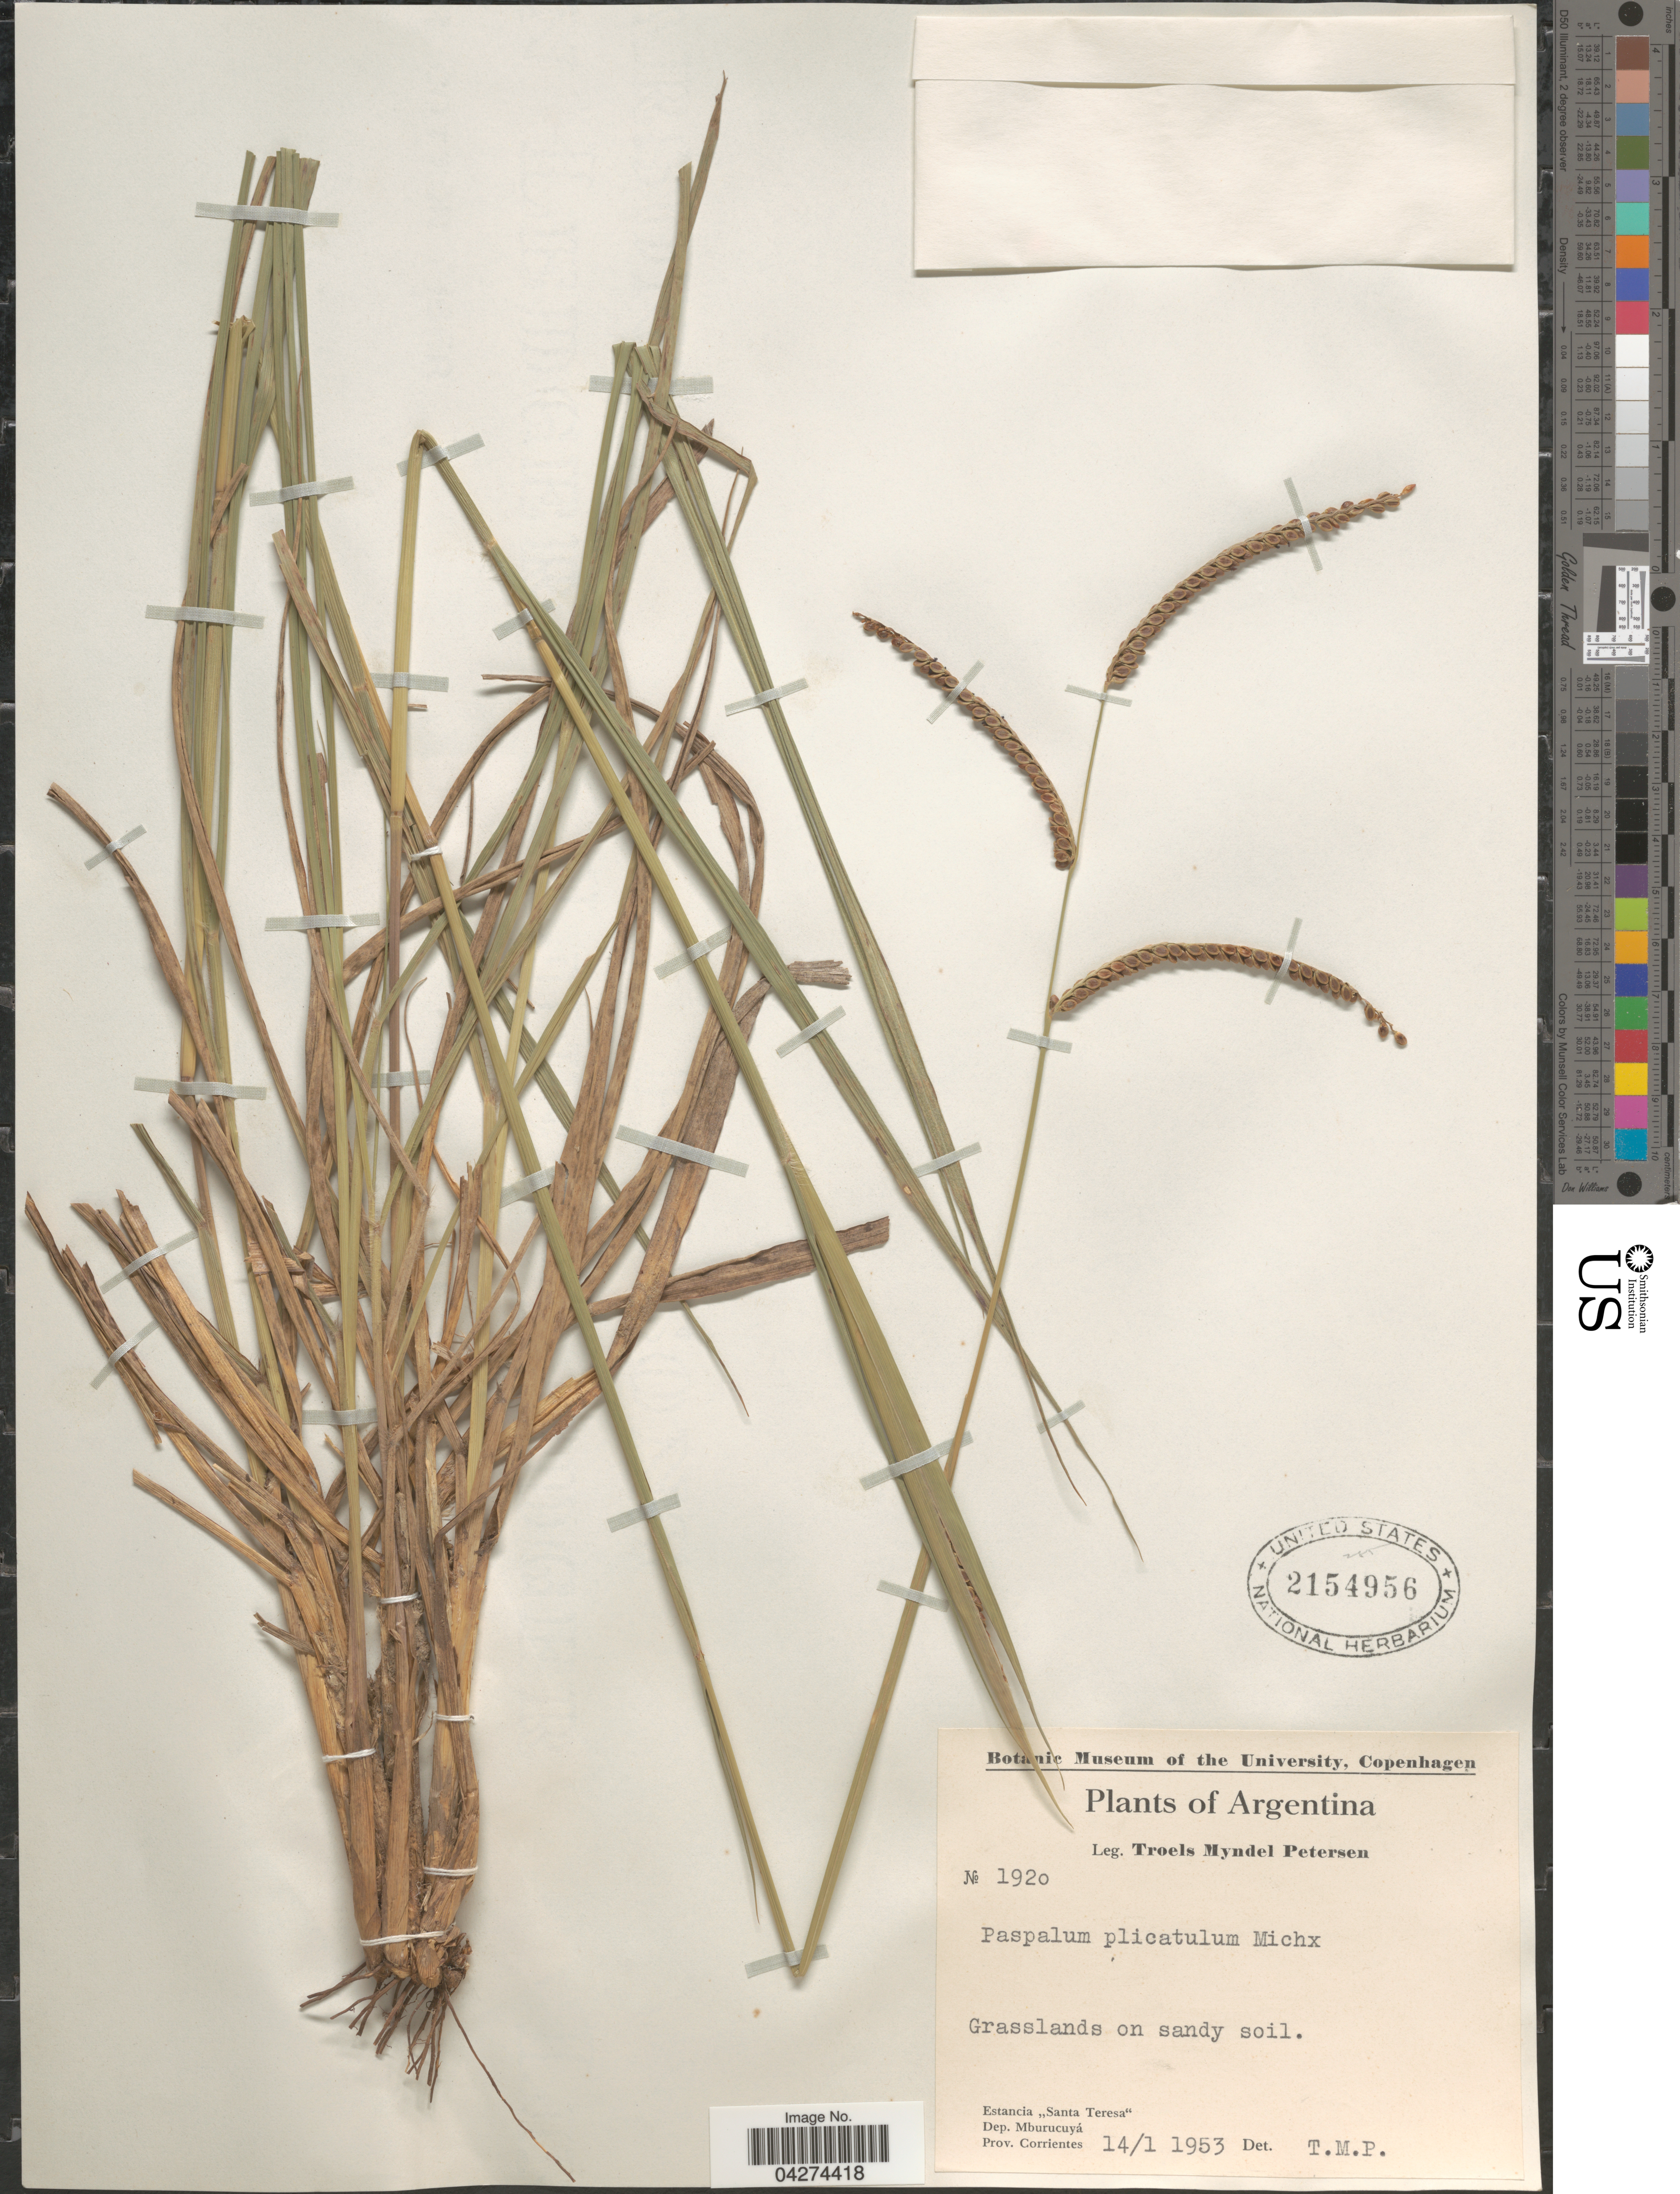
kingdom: Plantae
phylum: Tracheophyta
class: Liliopsida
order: Poales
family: Poaceae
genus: Paspalum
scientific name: Paspalum plicatulum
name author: Michx.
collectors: T. M. Petersen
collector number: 1920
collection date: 1953-01-14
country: Argentina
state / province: Corrientes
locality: Estancia "Santa Teresa". Dep. Mburucuyá.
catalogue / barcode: US 2154956